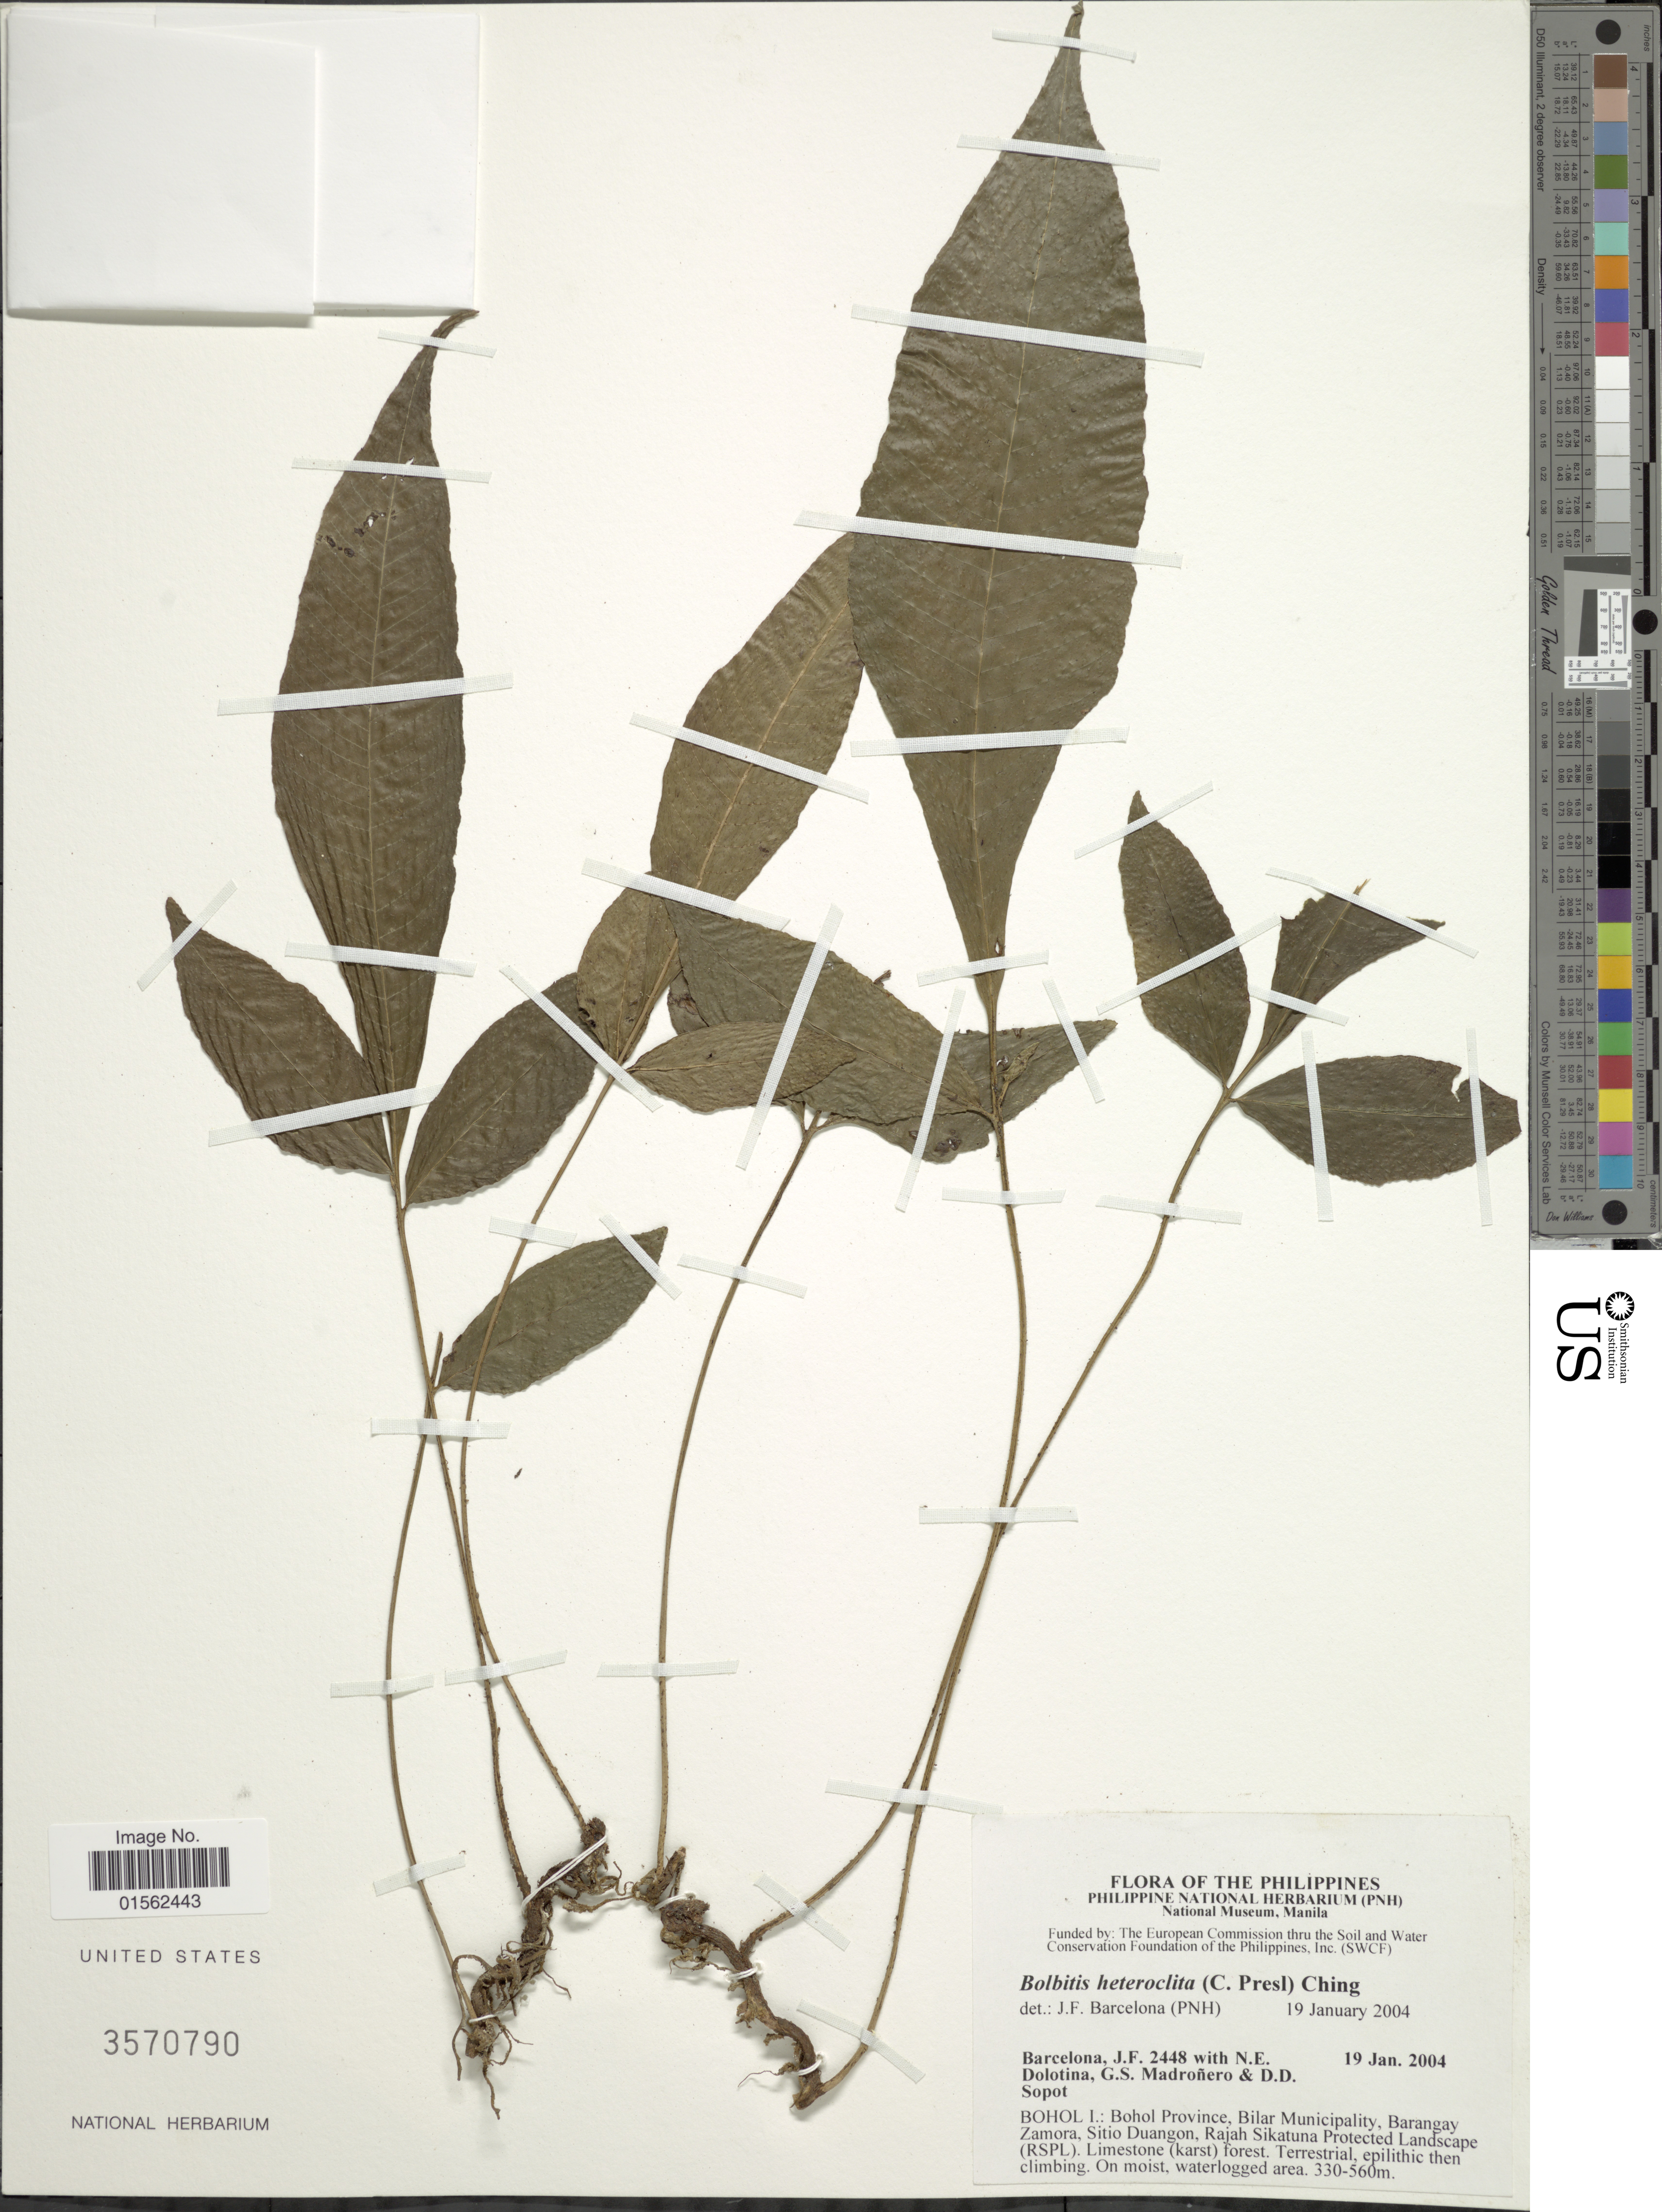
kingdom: Plantae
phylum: Tracheophyta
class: Polypodiopsida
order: Polypodiales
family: Dryopteridaceae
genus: Bolbitis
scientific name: Bolbitis heteroclita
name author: (C. Presl) Ching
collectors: J. F. Barcelona, N. Dolotina, G. Madroñero & D. Sopot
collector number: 2448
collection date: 2004-01-19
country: Philippines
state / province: Central Visayas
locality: Philippines, Bohol I.: Bohol Province, Bilar Municipality, Barangay Zamora, Sitio Duangon, Rajah Sikatuna Protected Landscape (RSPL), Limestone (karst) forest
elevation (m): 330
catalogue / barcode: US 3570790